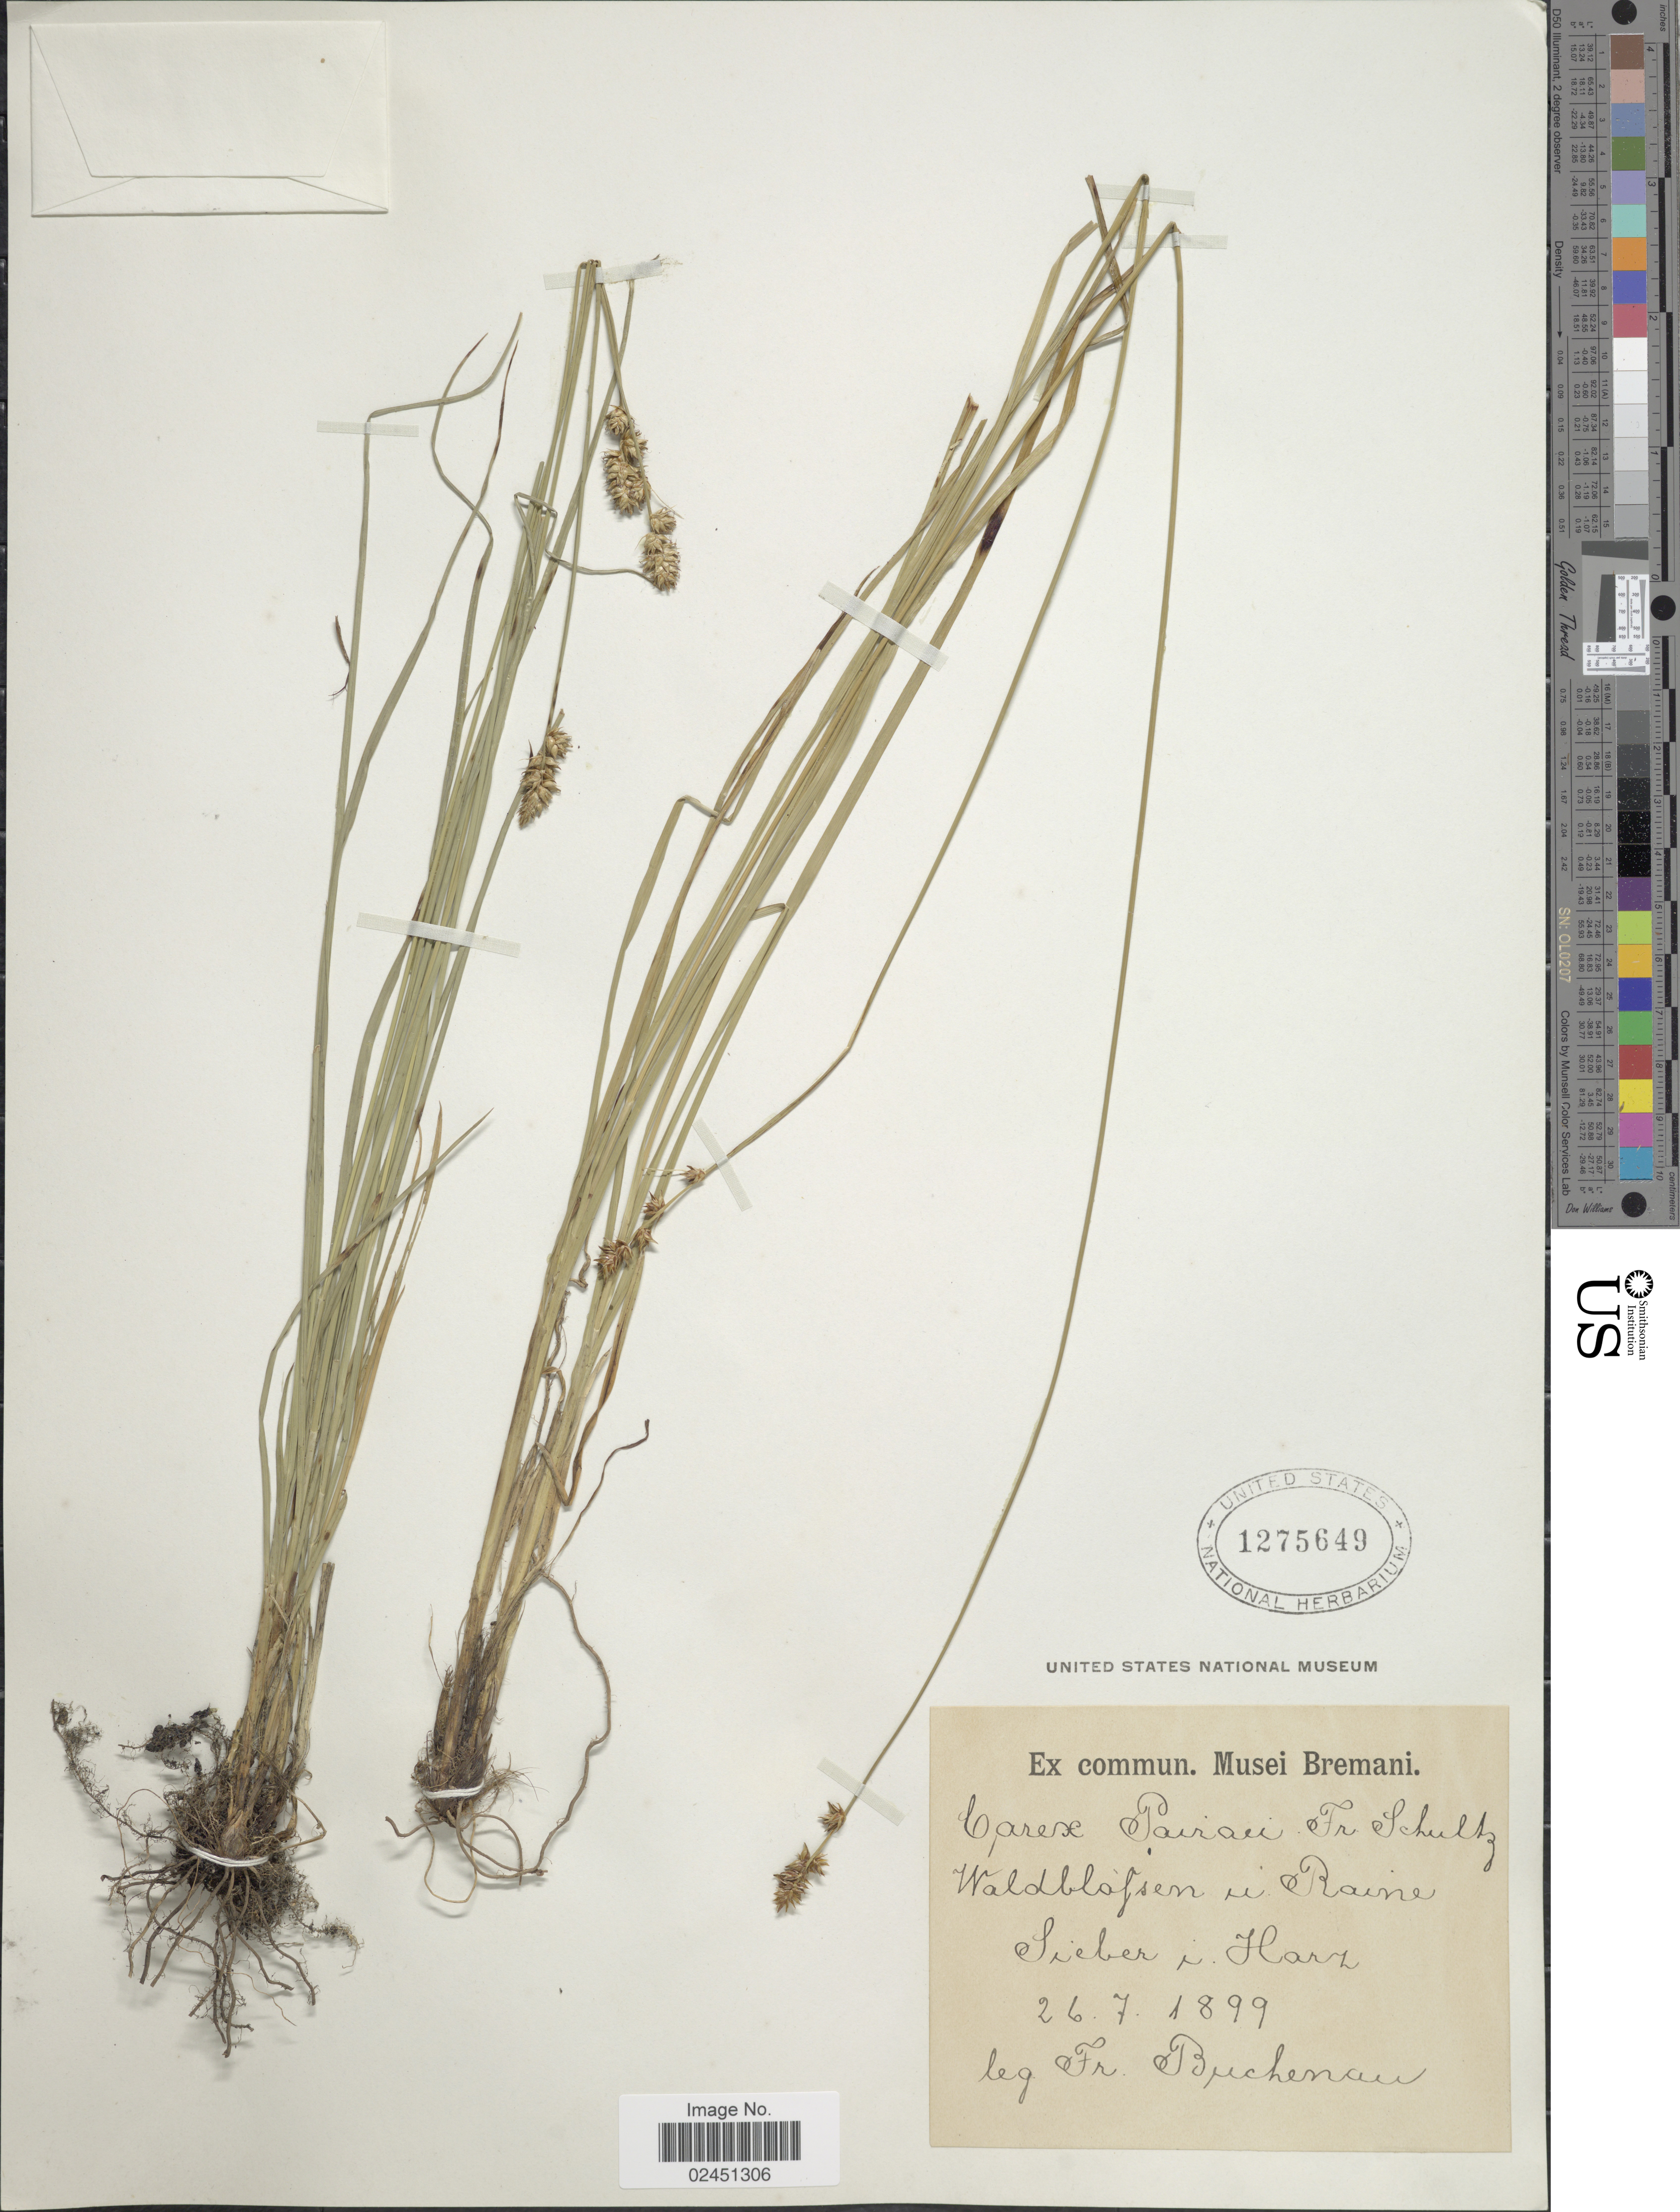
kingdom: Plantae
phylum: Tracheophyta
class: Liliopsida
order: Poales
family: Cyperaceae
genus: Carex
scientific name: Carex pairae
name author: F.W. Schultz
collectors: F. Buchenau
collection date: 1899-07-26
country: Germany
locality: Waldblofsen in raine Sieber i. Harz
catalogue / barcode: US 1275649